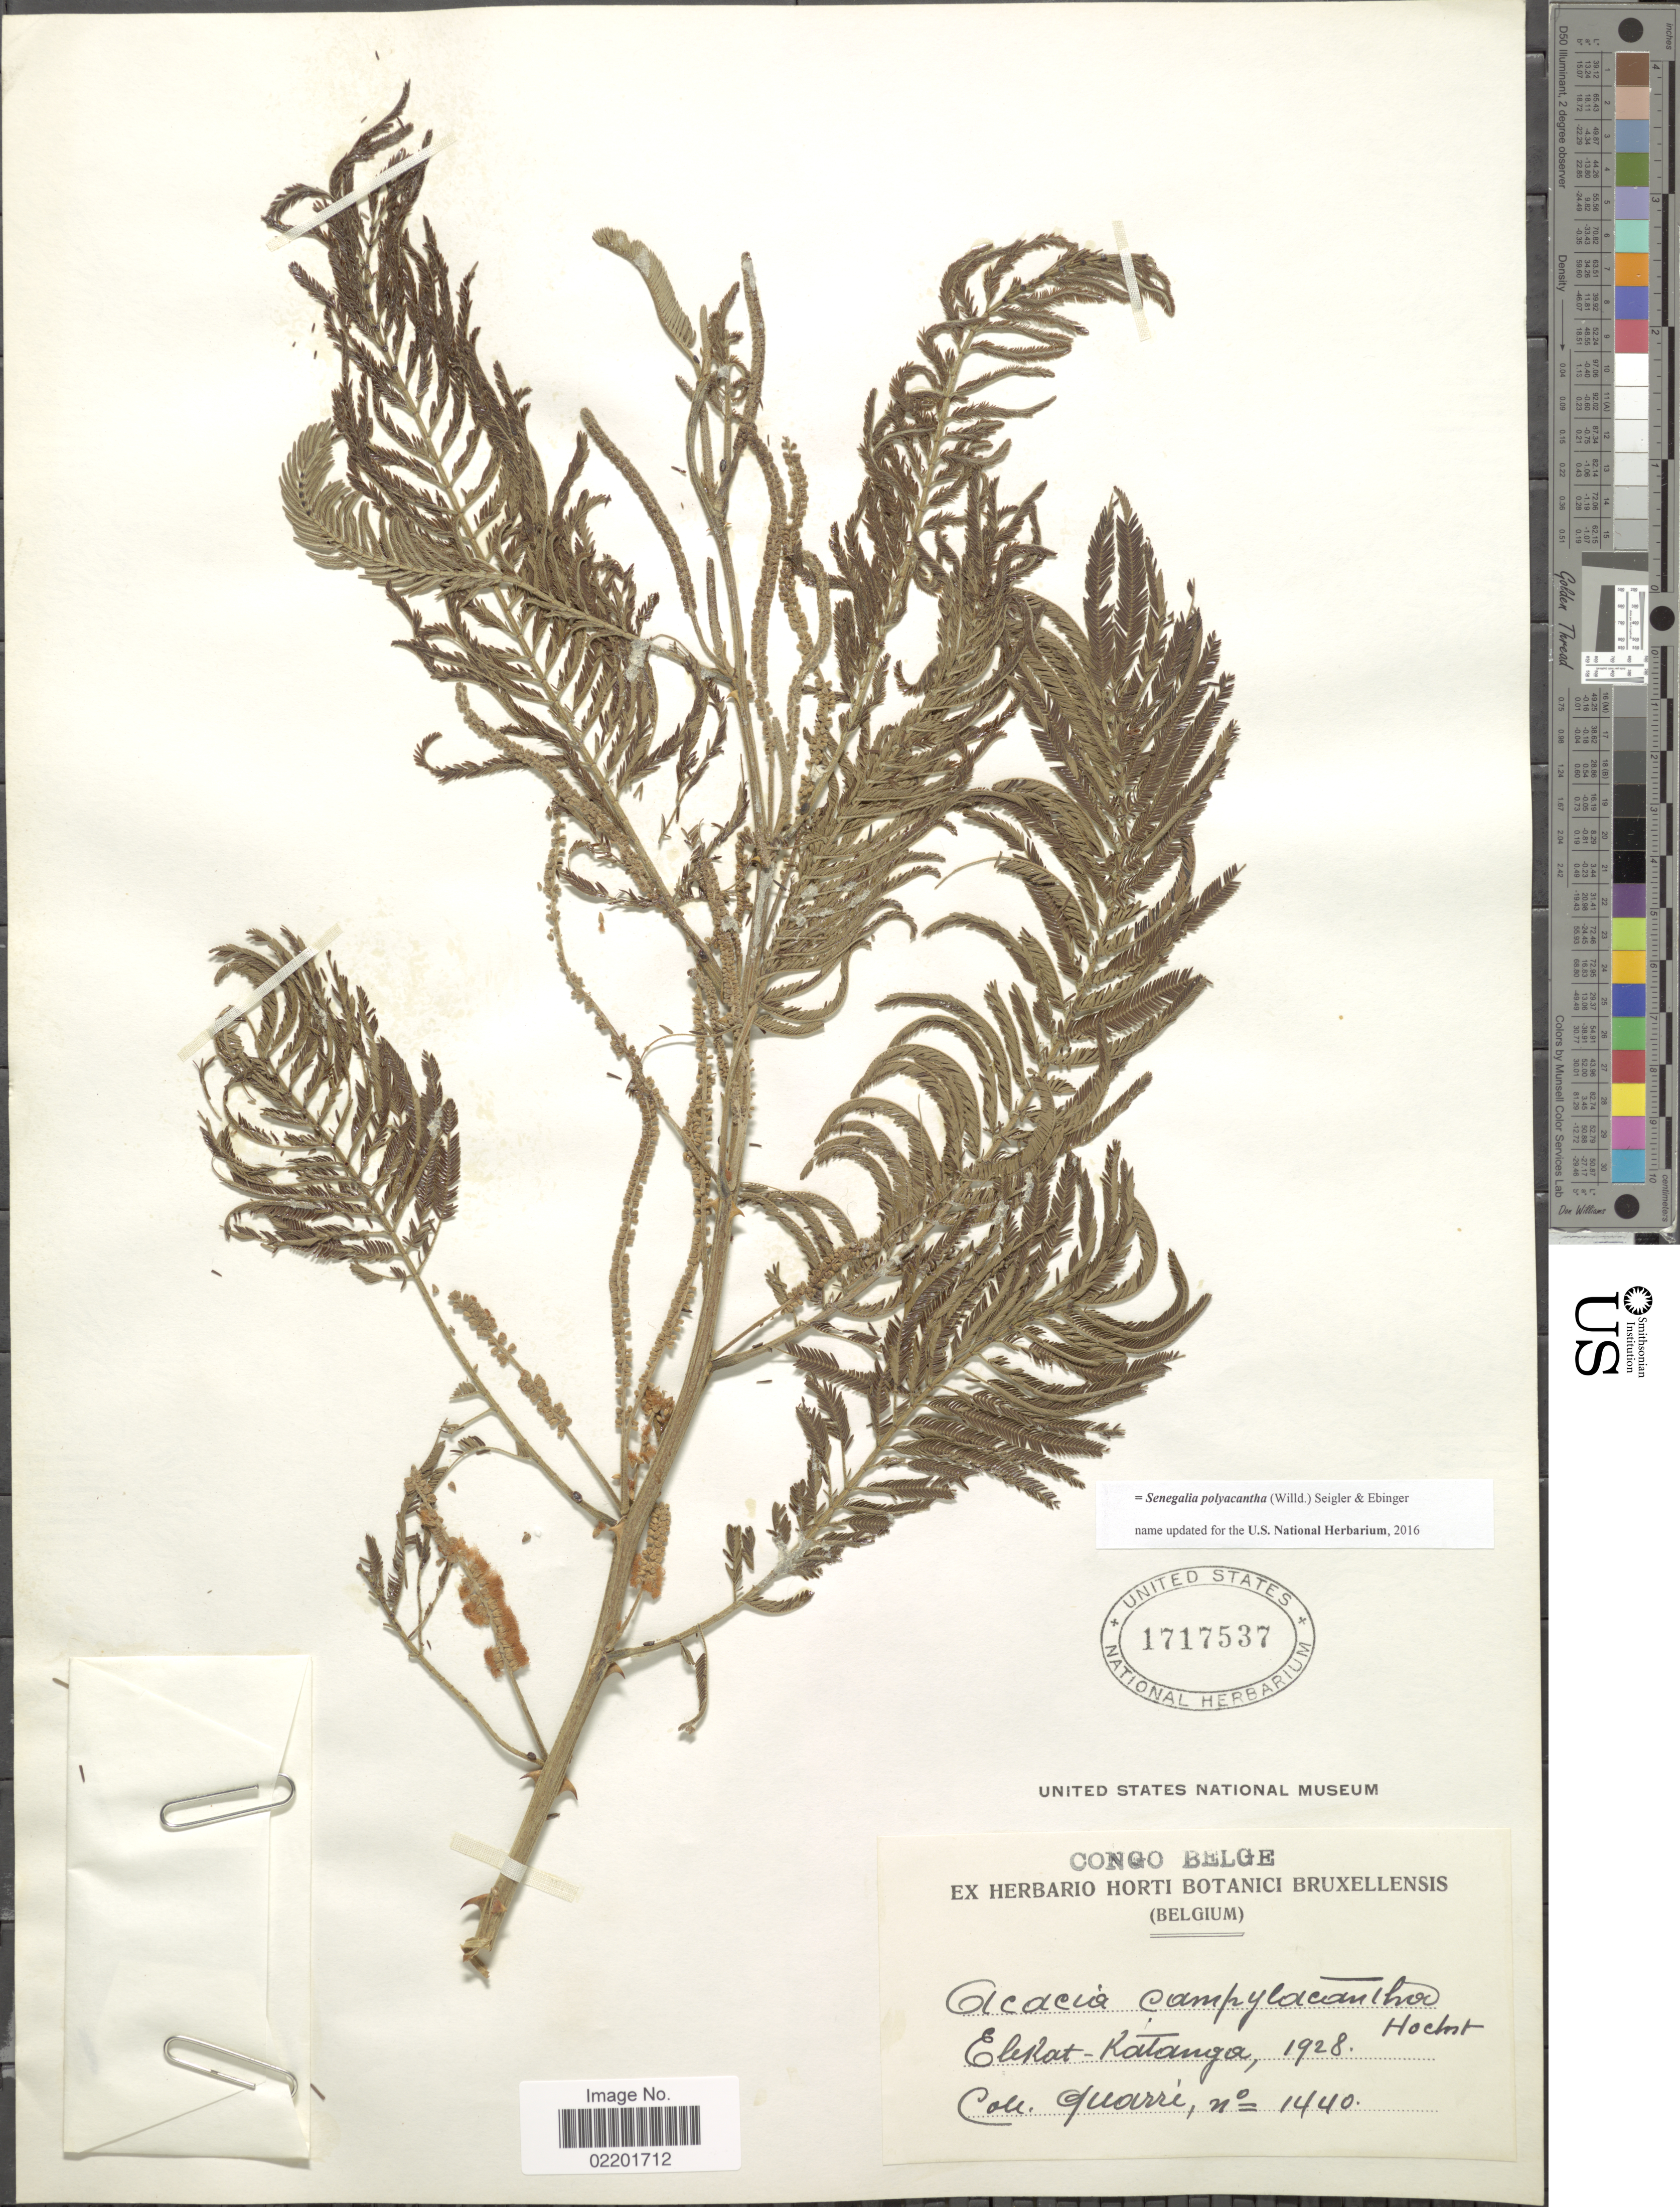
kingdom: Plantae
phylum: Tracheophyta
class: Magnoliopsida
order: Fabales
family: Fabaceae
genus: Senegalia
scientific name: Senegalia polyacantha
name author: (Willd.) Seigler & Ebinger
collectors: -. Quarre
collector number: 1440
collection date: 1928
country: Congo, Democratic Republic of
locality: Congo Belge, Elekat-Katanga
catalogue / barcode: US 1717537